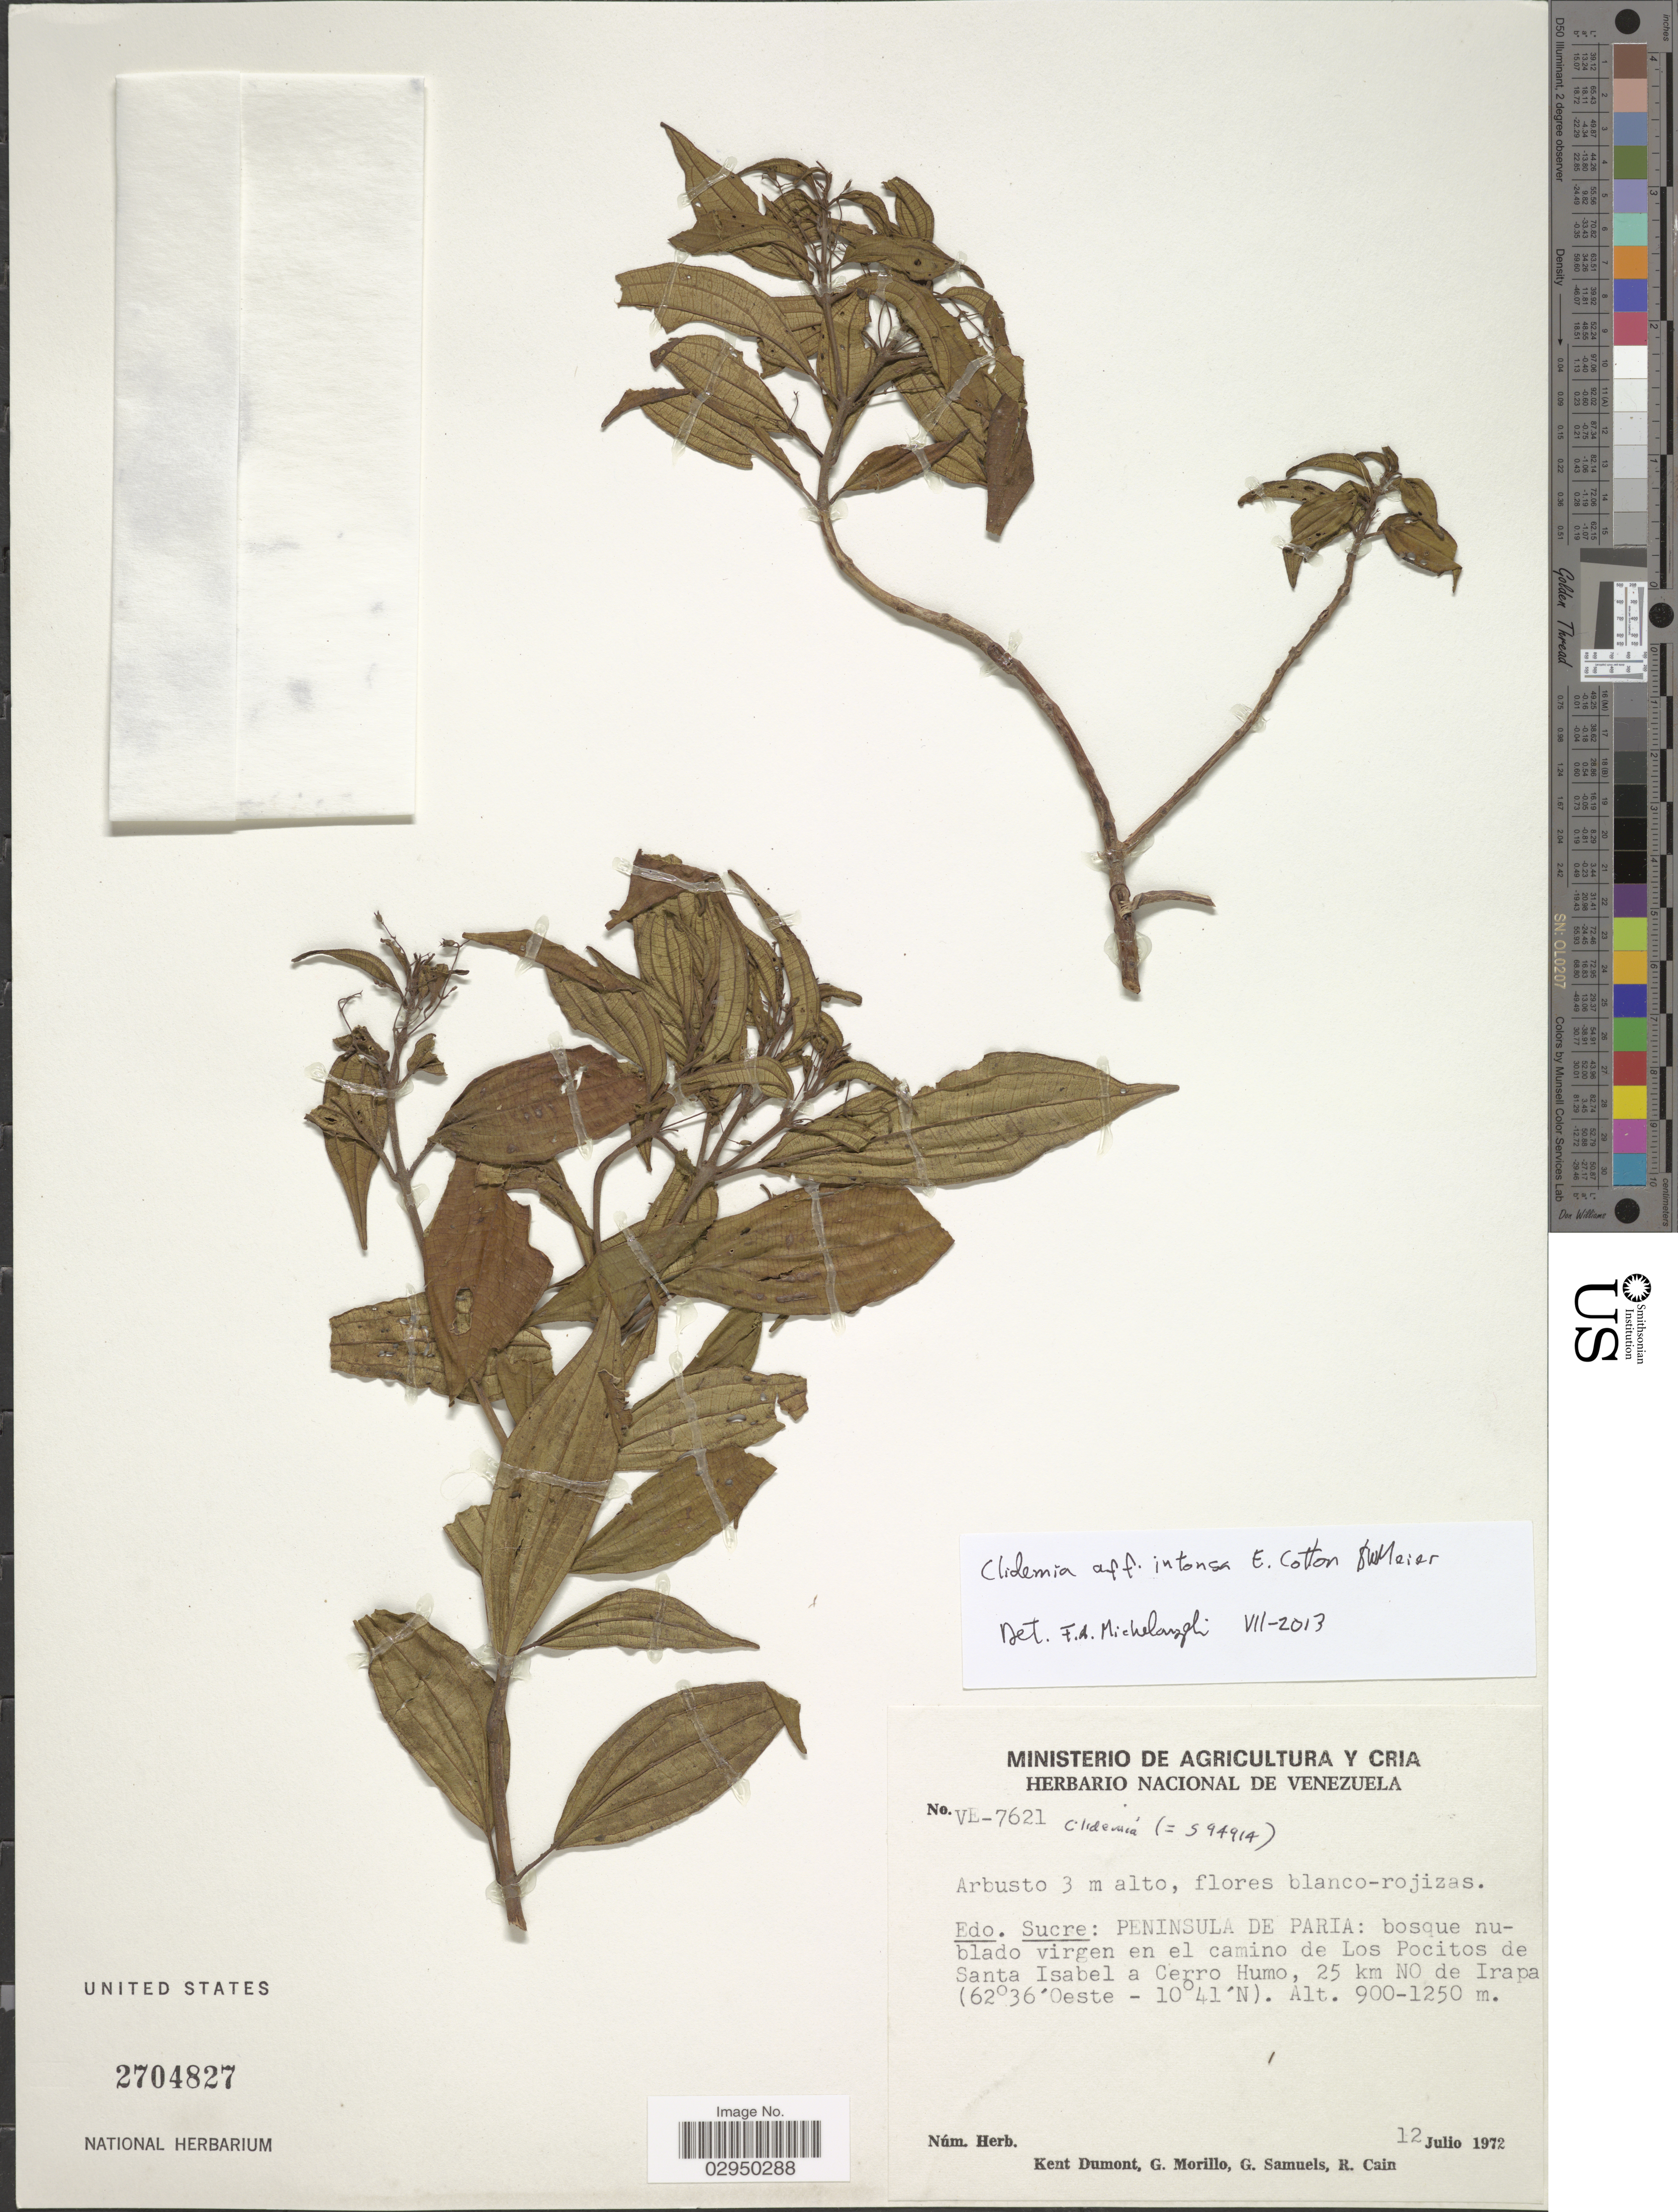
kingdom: Plantae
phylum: Tracheophyta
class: Magnoliopsida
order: Myrtales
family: Melastomataceae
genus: Clidemia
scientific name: Clidemia intonsa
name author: E. Cotton & Meier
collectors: K. P. Dumont, G. Morillo, G. Samuels & R. Cain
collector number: VE-7621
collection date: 1972-07-12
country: Venezuela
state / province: Sucre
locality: Peninsula de Paria: bosque nublado virgen en el camino de Los Pocitos de Santa Isabel a Cerro Humo, 25 km NO de Irapa.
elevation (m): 900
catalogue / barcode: US 2704827